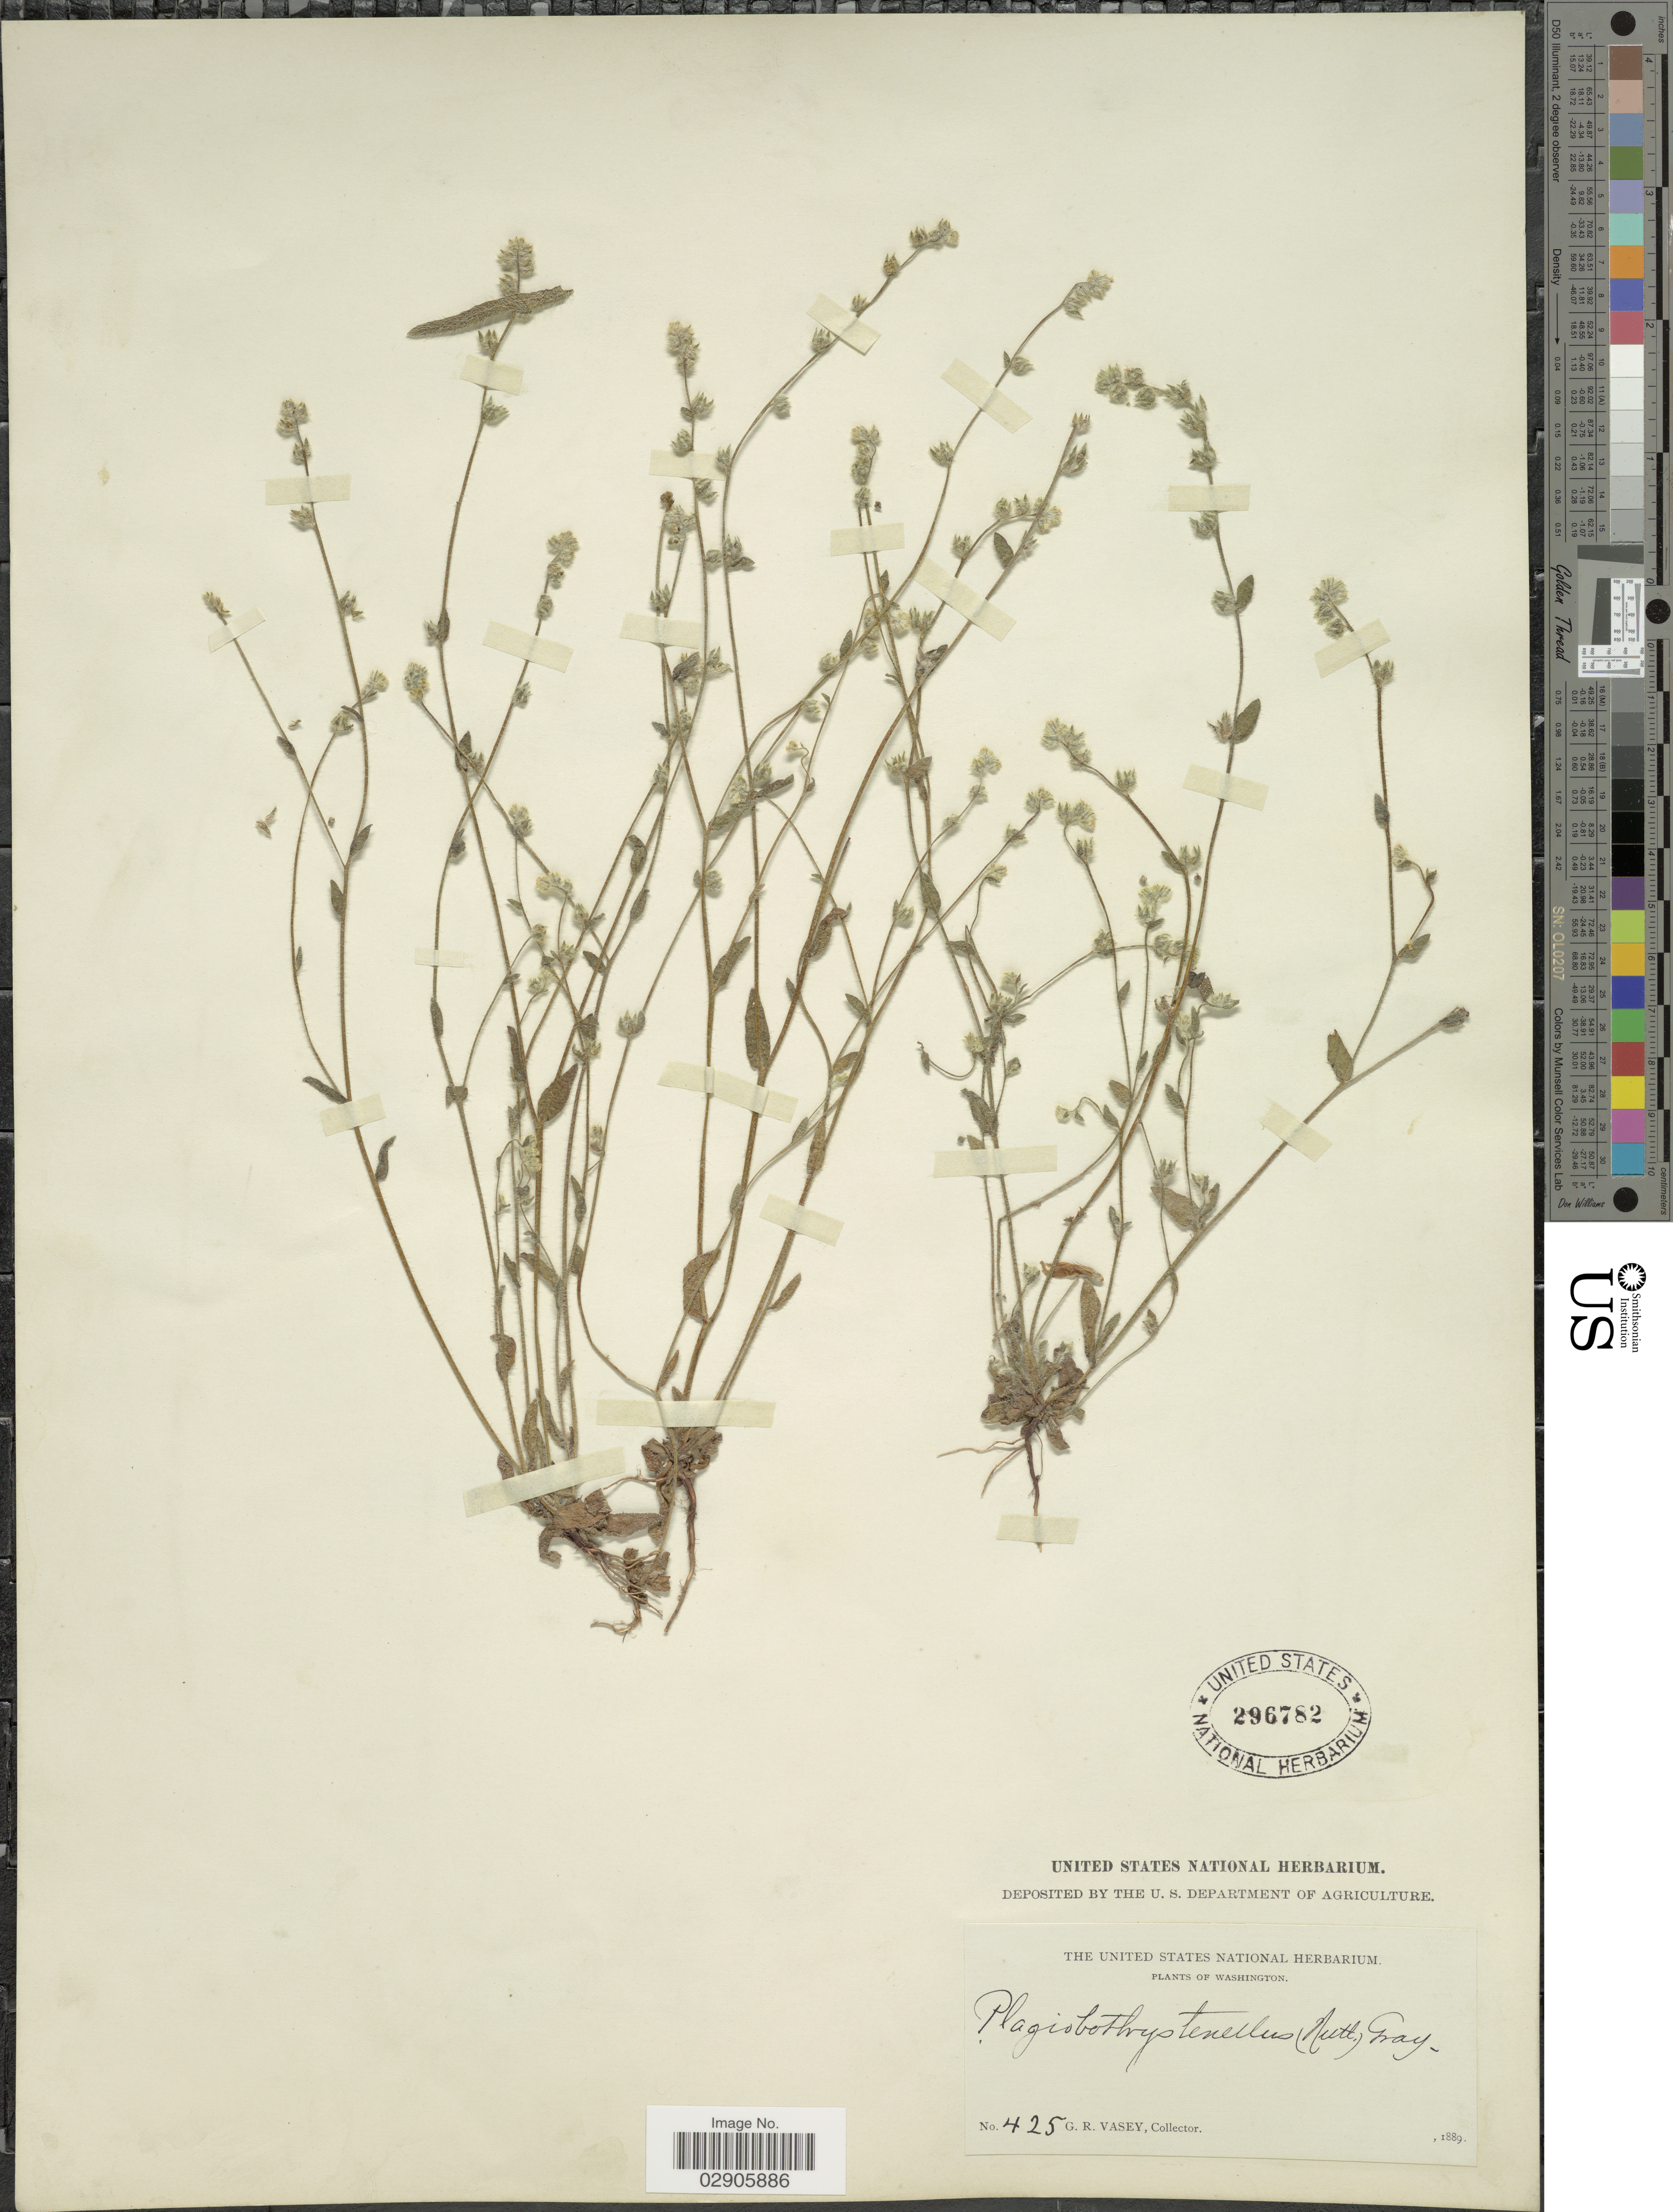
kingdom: Plantae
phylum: Tracheophyta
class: Magnoliopsida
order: Boraginales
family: Boraginaceae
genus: Plagiobothrys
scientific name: Plagiobothrys tenellus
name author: (Nutt.) A. Gray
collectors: G. R. Vasey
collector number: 425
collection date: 1889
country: United States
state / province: Washington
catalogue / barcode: US 296782